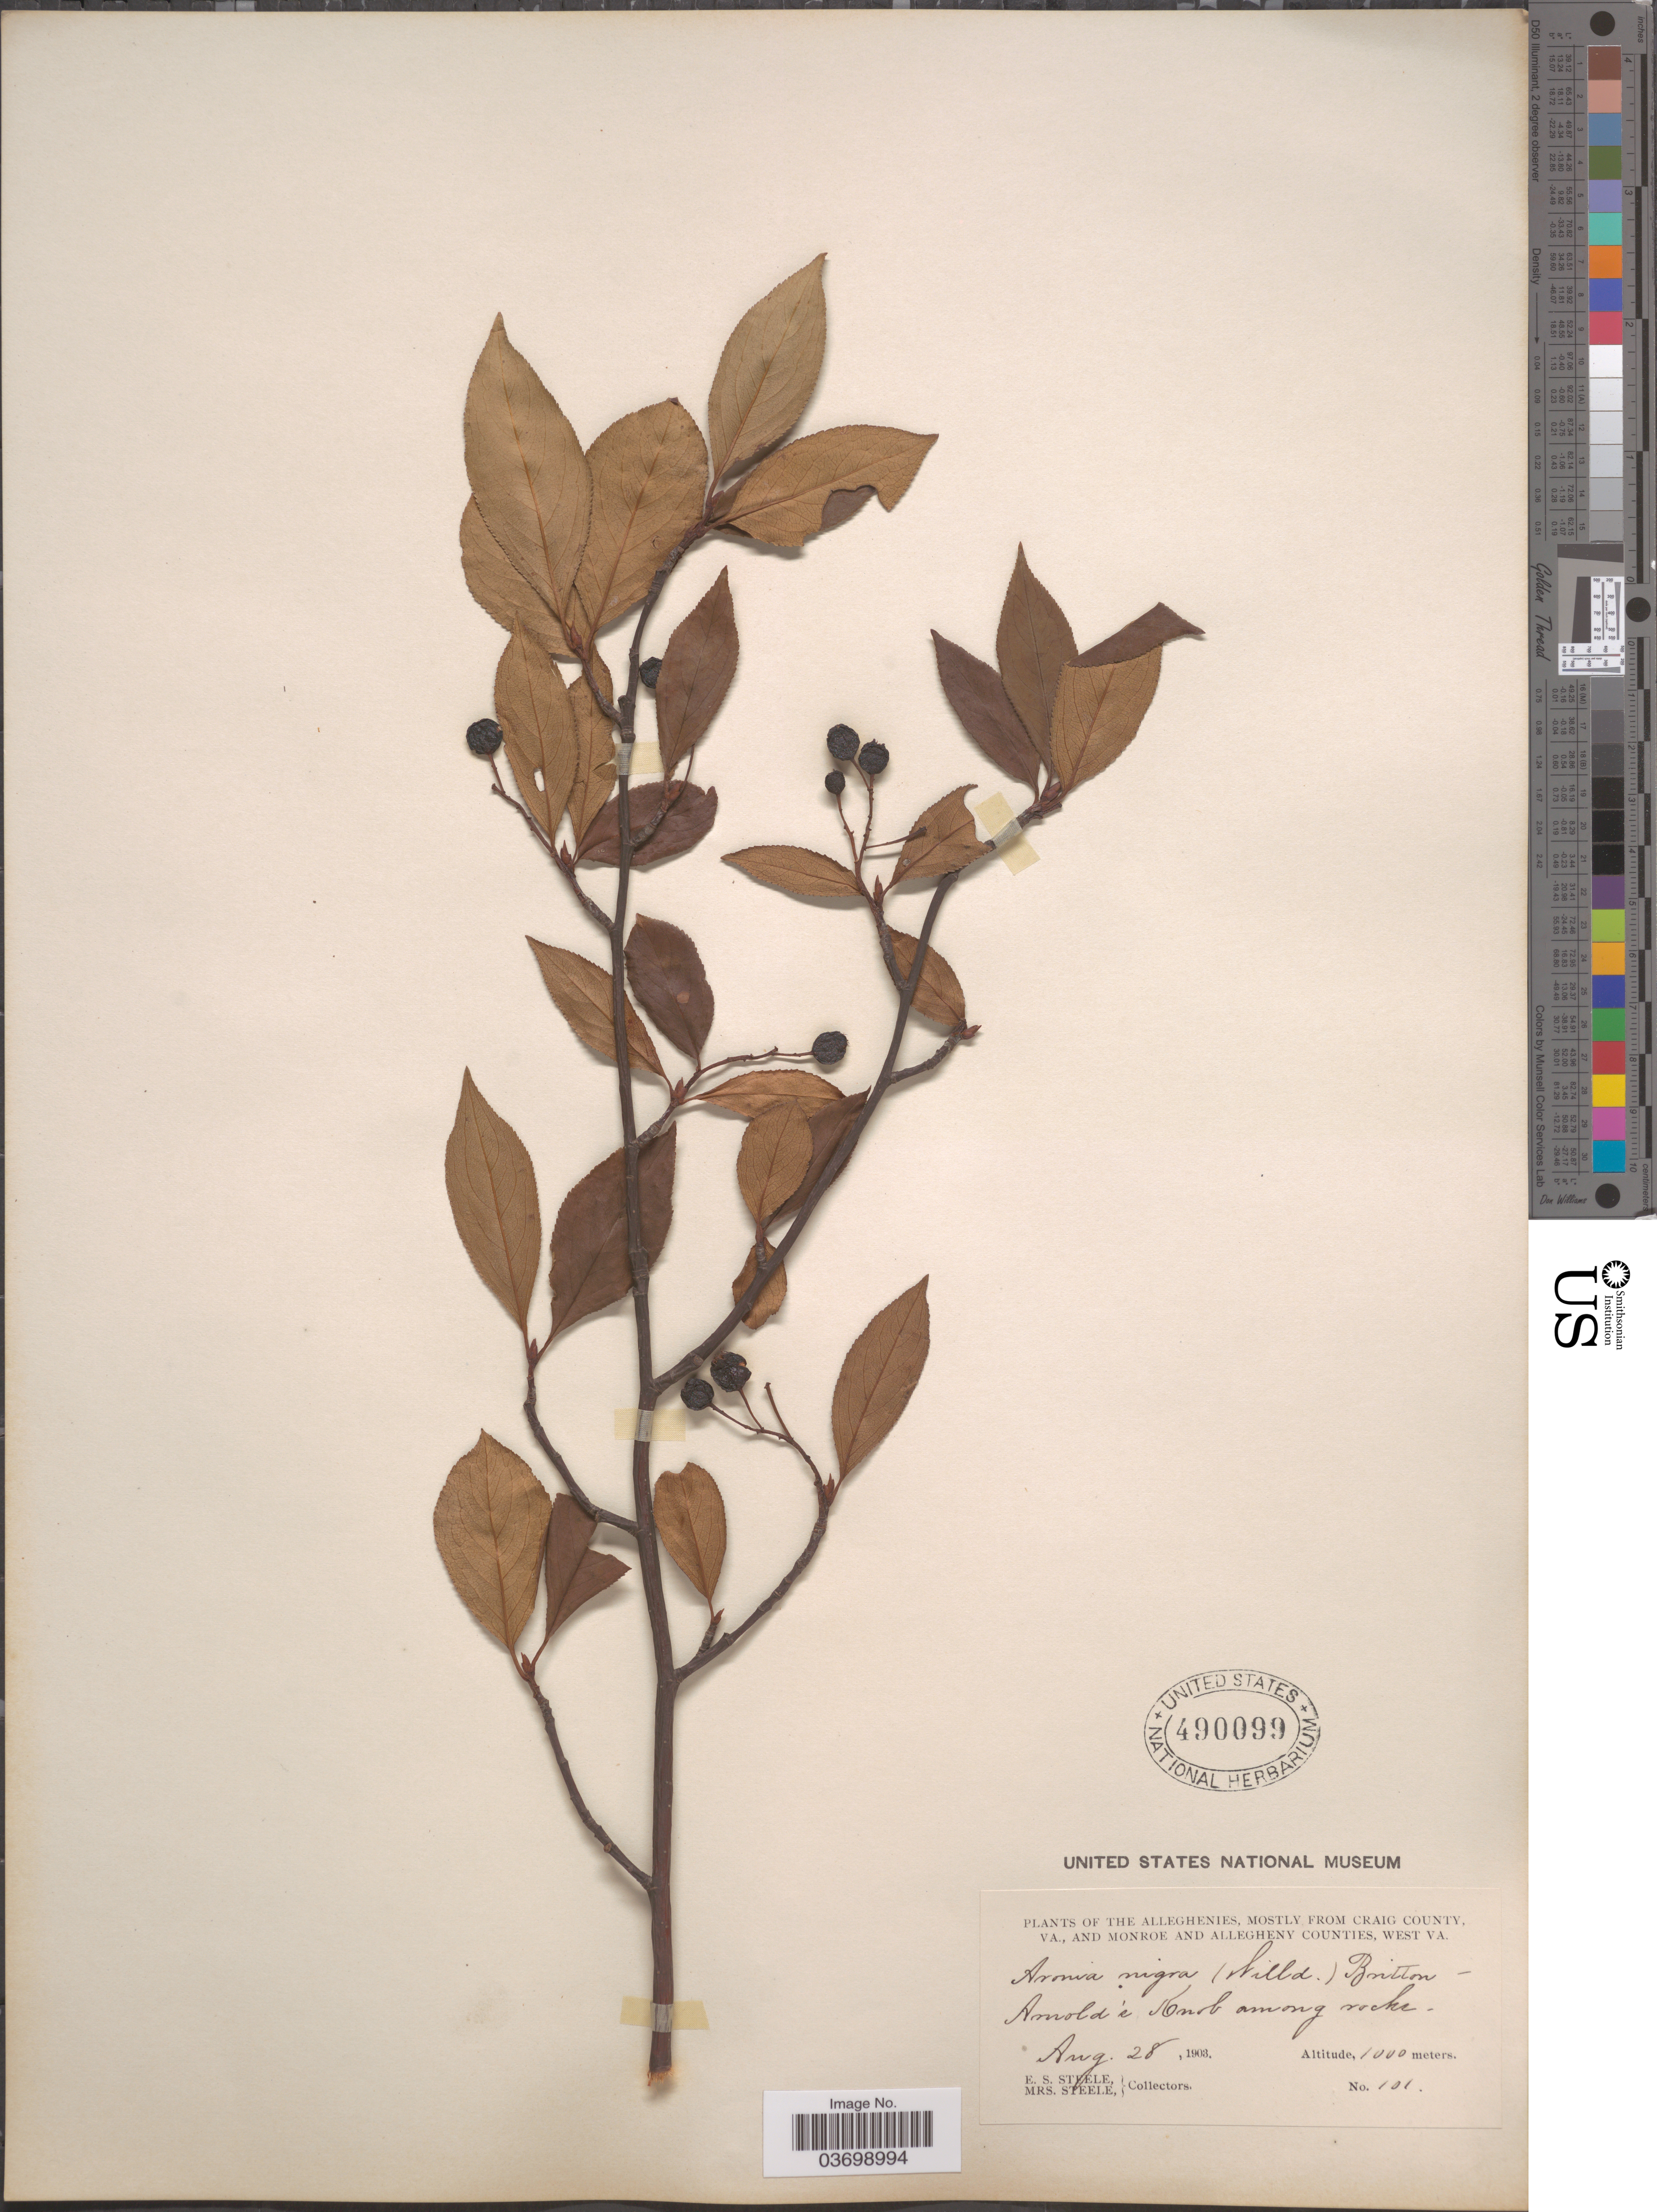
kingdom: Plantae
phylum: Tracheophyta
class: Magnoliopsida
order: Rosales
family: Rosaceae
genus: Aronia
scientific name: Aronia melanocarpa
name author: (Michx.) Elliott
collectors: E. Steele & Mrs. E. S. Steele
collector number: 101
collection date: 1903-08-28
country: United States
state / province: Virginia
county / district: Craig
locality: The Alleghenies, mostly from Craig County, Va., and Monroe and Allegheny Counties, West Va. Arnold's Knob among rocks.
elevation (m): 1000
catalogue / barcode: US 490099